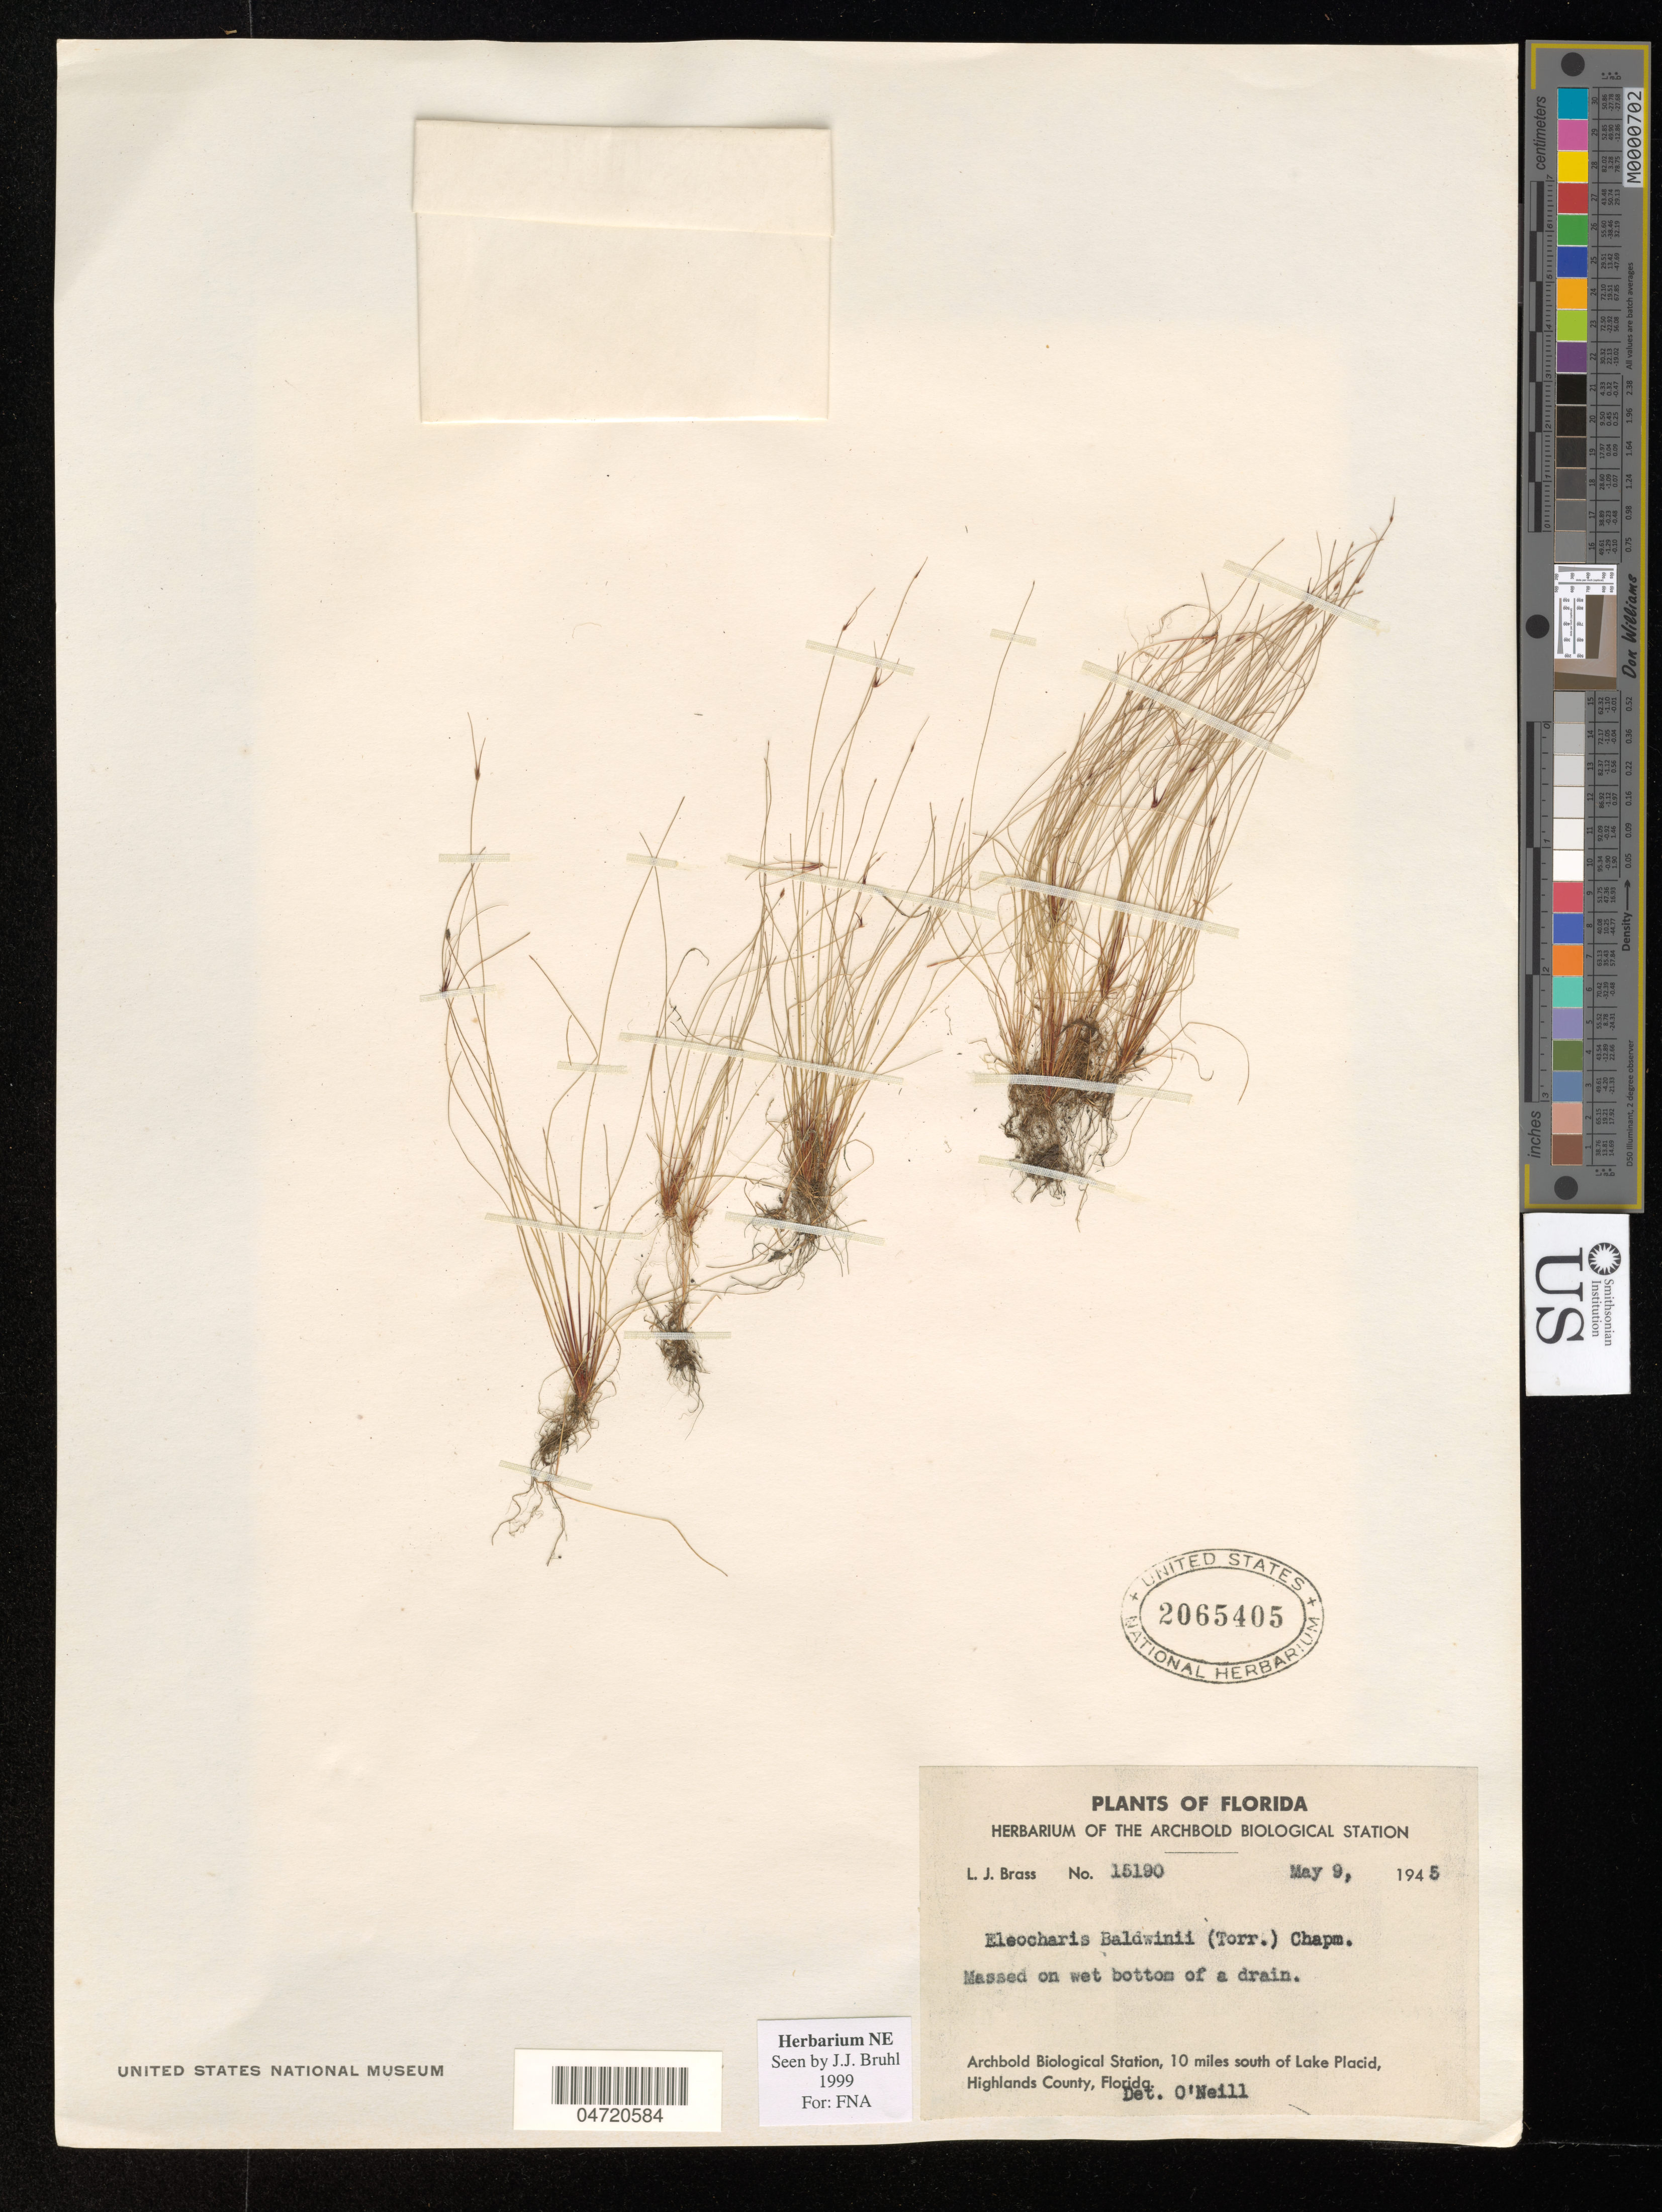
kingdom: Plantae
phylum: Tracheophyta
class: Liliopsida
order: Poales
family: Cyperaceae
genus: Eleocharis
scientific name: Eleocharis baldwinii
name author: (Torr.) Chapm.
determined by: Bruhl, J. J., (NE), University of New England (AUSTRALIA)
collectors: L. J. Brass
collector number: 15190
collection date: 1945-05-09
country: United States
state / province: Florida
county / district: Highlands County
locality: Archbold Biological Station, 10 miles south of Lake Placid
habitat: Massed on wet bottom of a drain.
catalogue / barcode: US 2065405